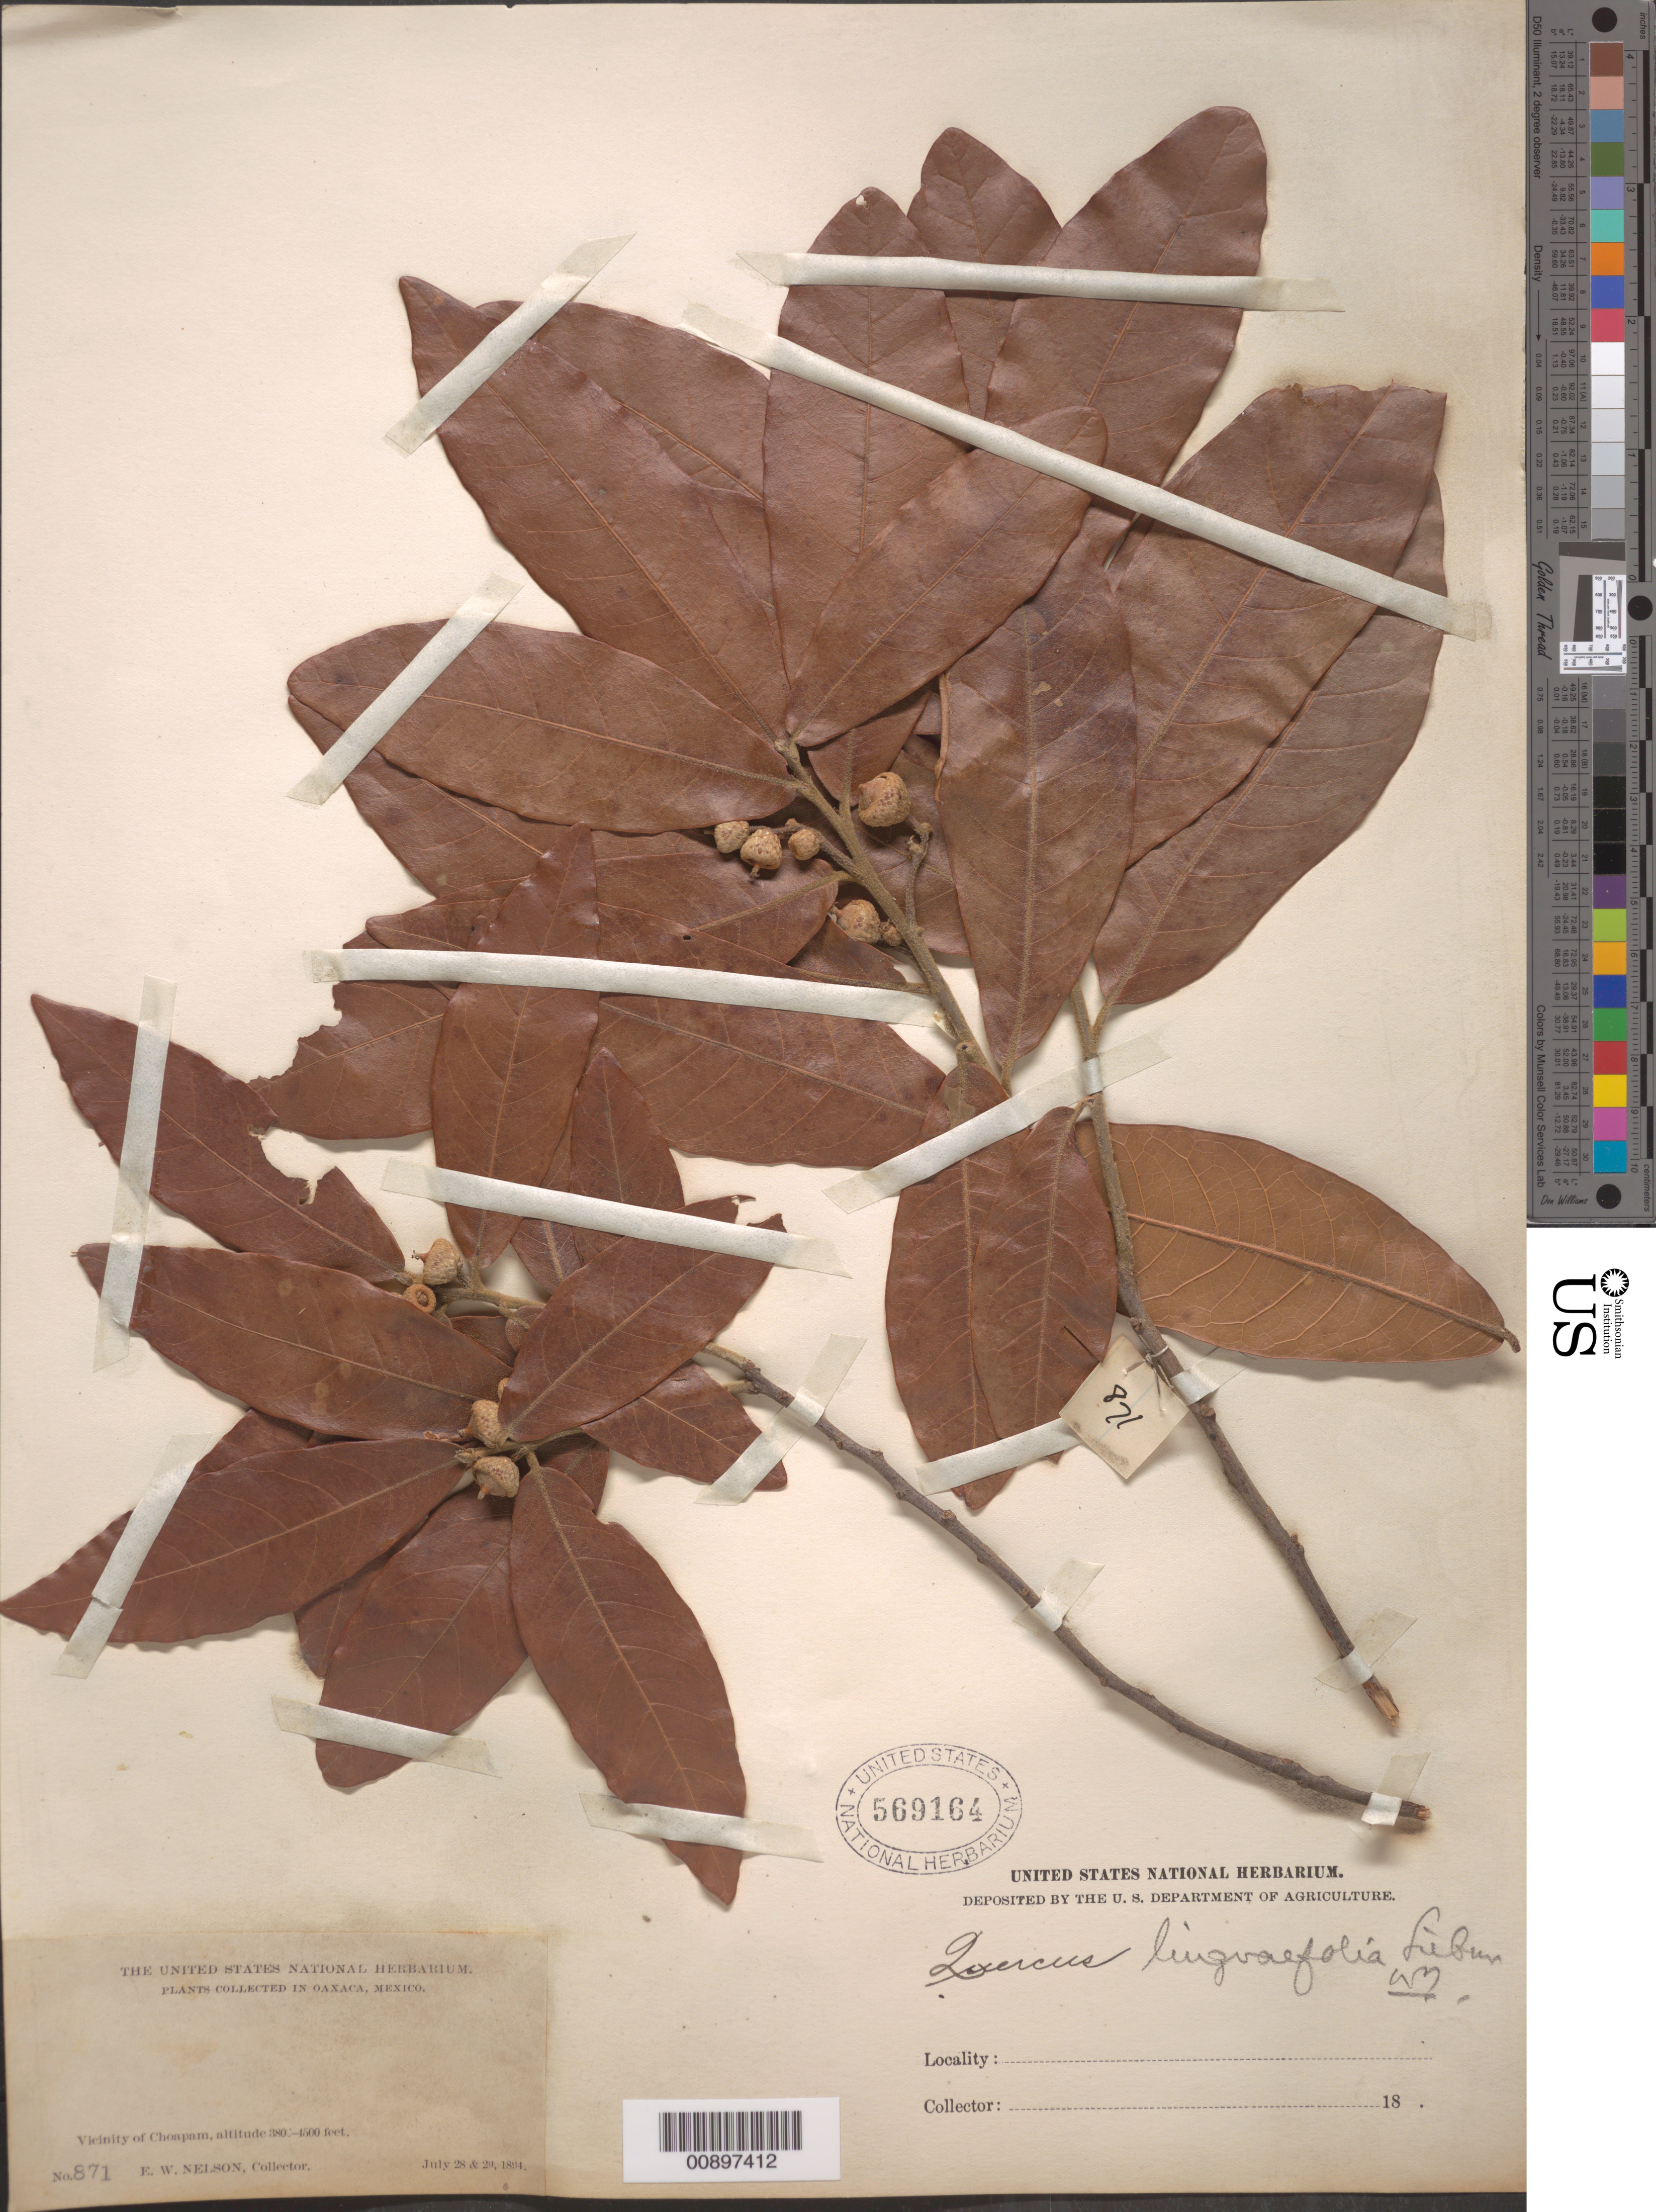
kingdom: Plantae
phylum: Tracheophyta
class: Magnoliopsida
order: Fagales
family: Fagaceae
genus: Quercus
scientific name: Quercus linguifolia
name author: Liebm.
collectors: E. W. Nelson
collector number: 871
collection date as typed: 28 Jul 1894 to 29 Jul 1894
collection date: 1894-07-28/1894-07-29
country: Mexico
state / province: Oaxaca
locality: Vicinity of Choapam. Oaxaca.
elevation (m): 1158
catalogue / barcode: US 569164